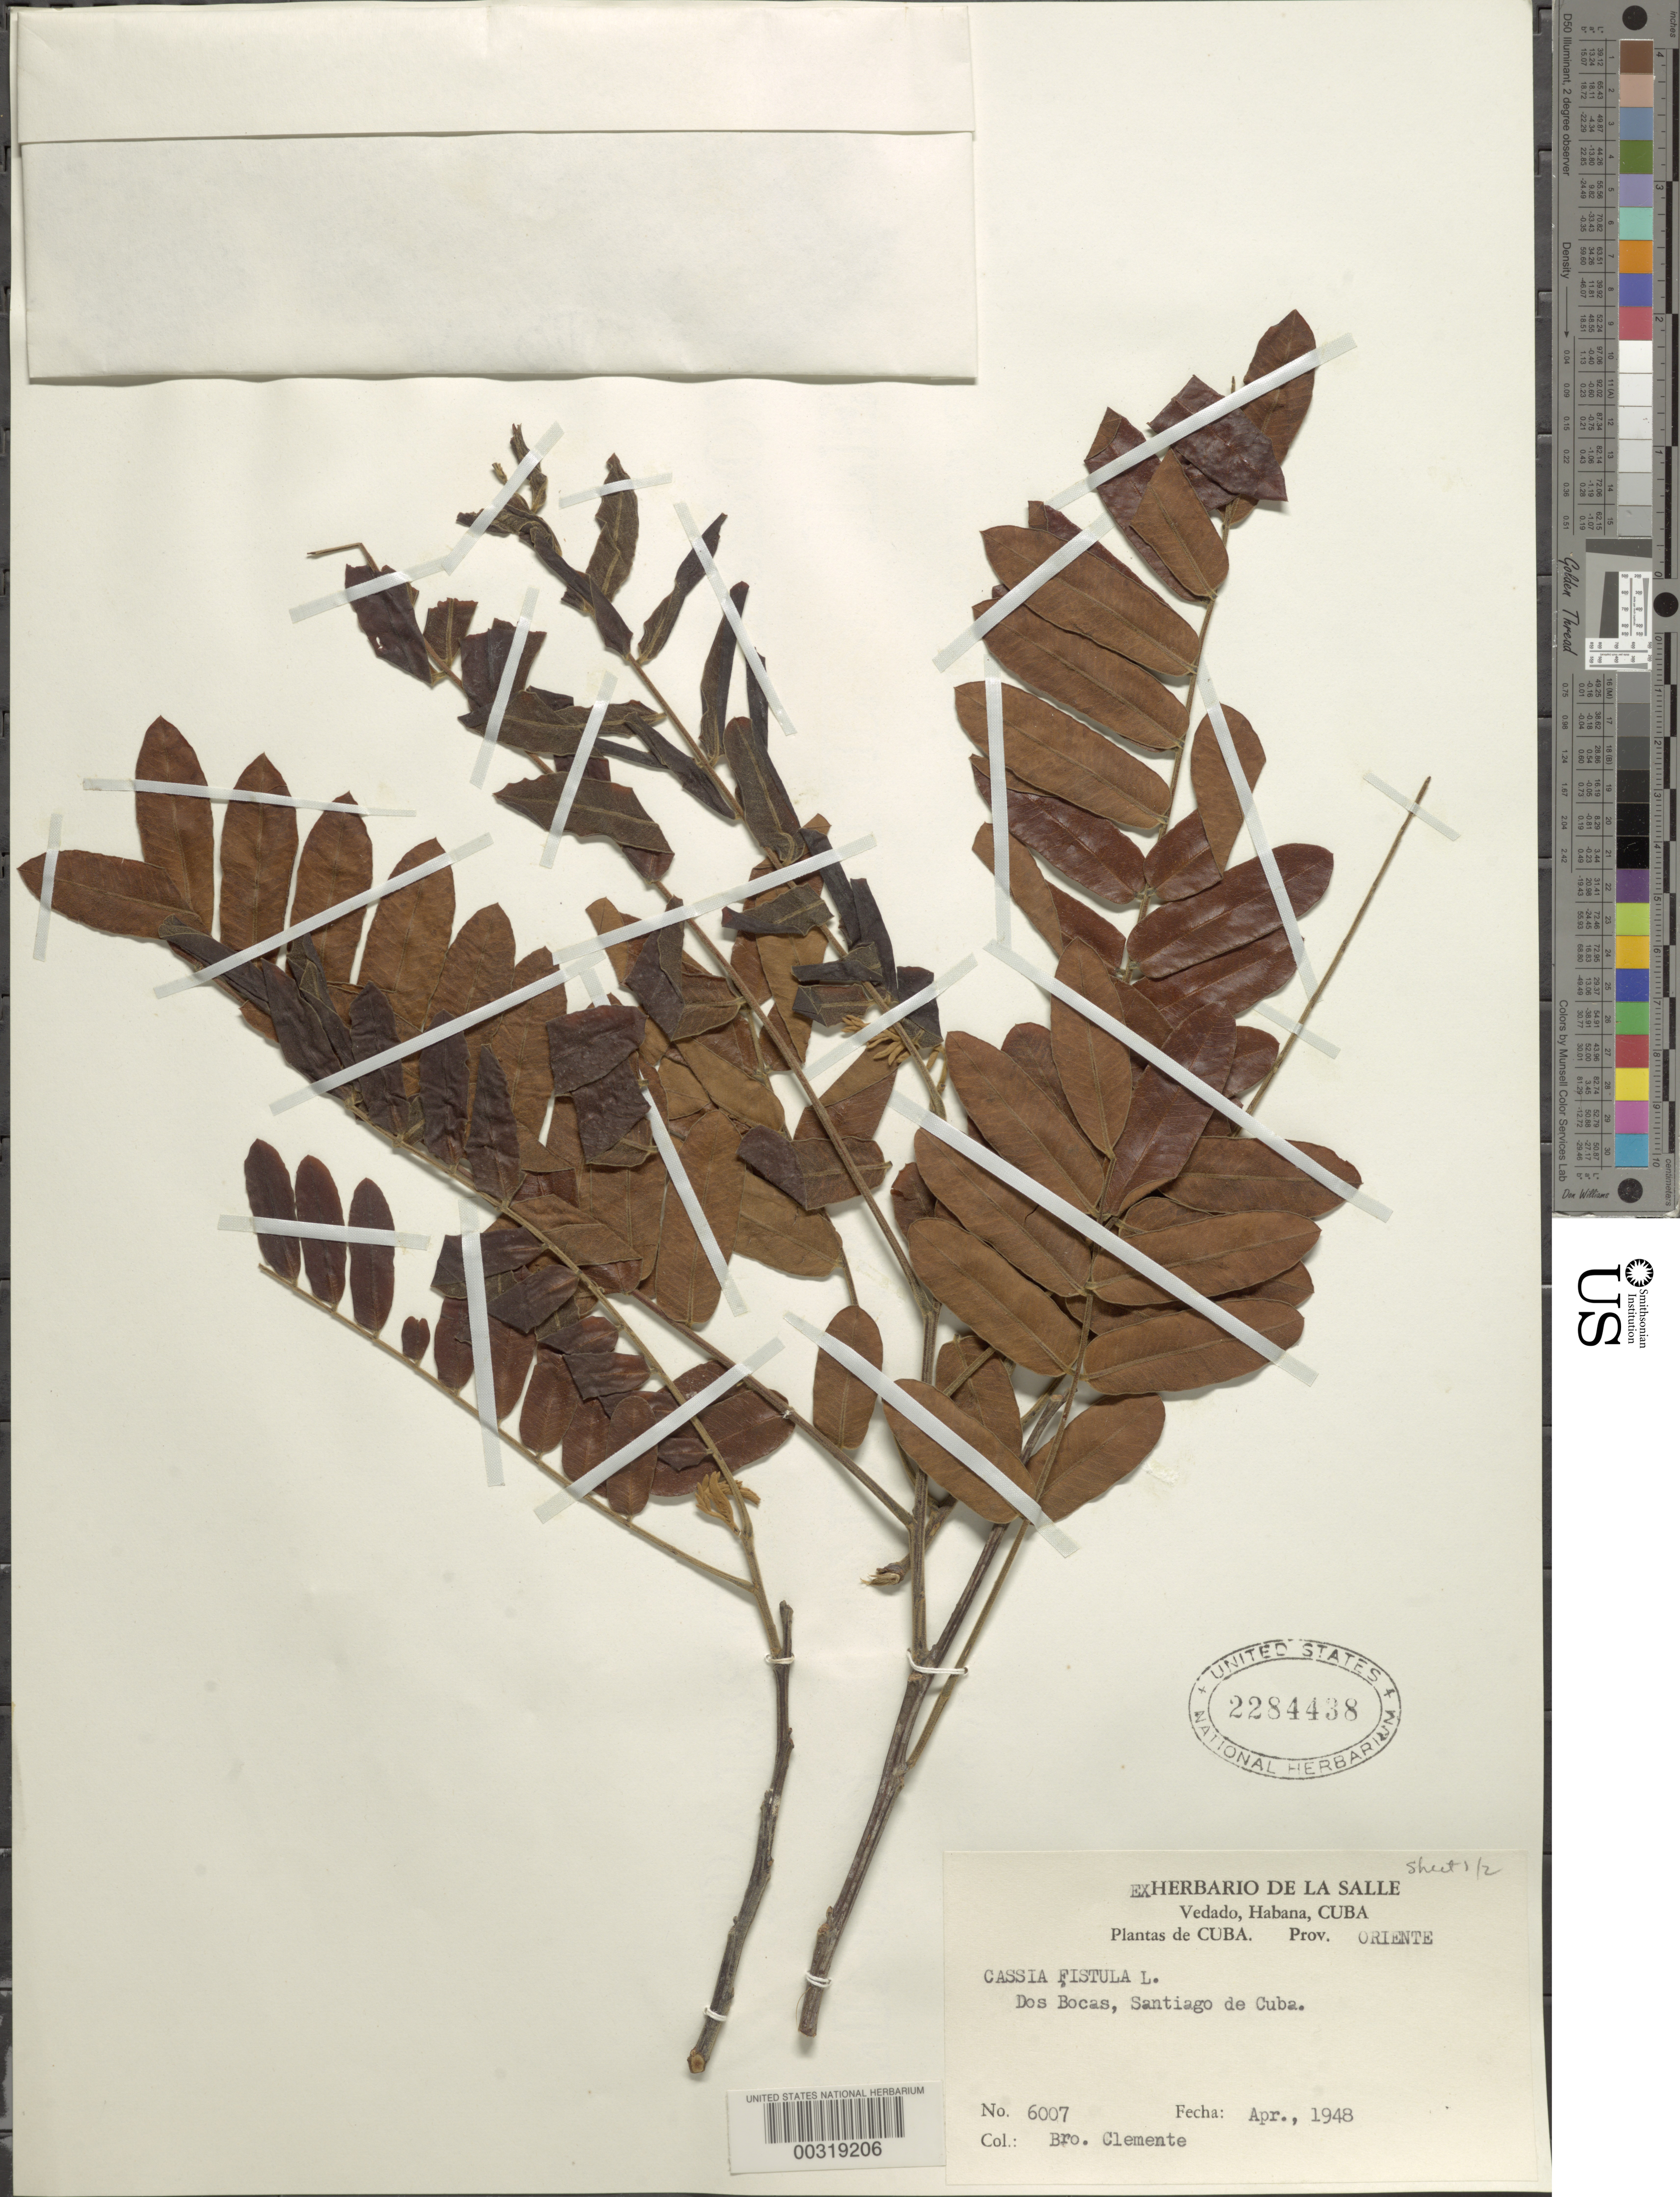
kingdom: Plantae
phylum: Tracheophyta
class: Magnoliopsida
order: Fabales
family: Fabaceae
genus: Cassia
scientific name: Cassia fistula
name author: L.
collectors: B. Clement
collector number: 6007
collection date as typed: Apr 1948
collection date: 1948-04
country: Cuba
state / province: Oriente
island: Greater Antilles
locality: Dos bocas, santiago de cuba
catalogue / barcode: US 2284438